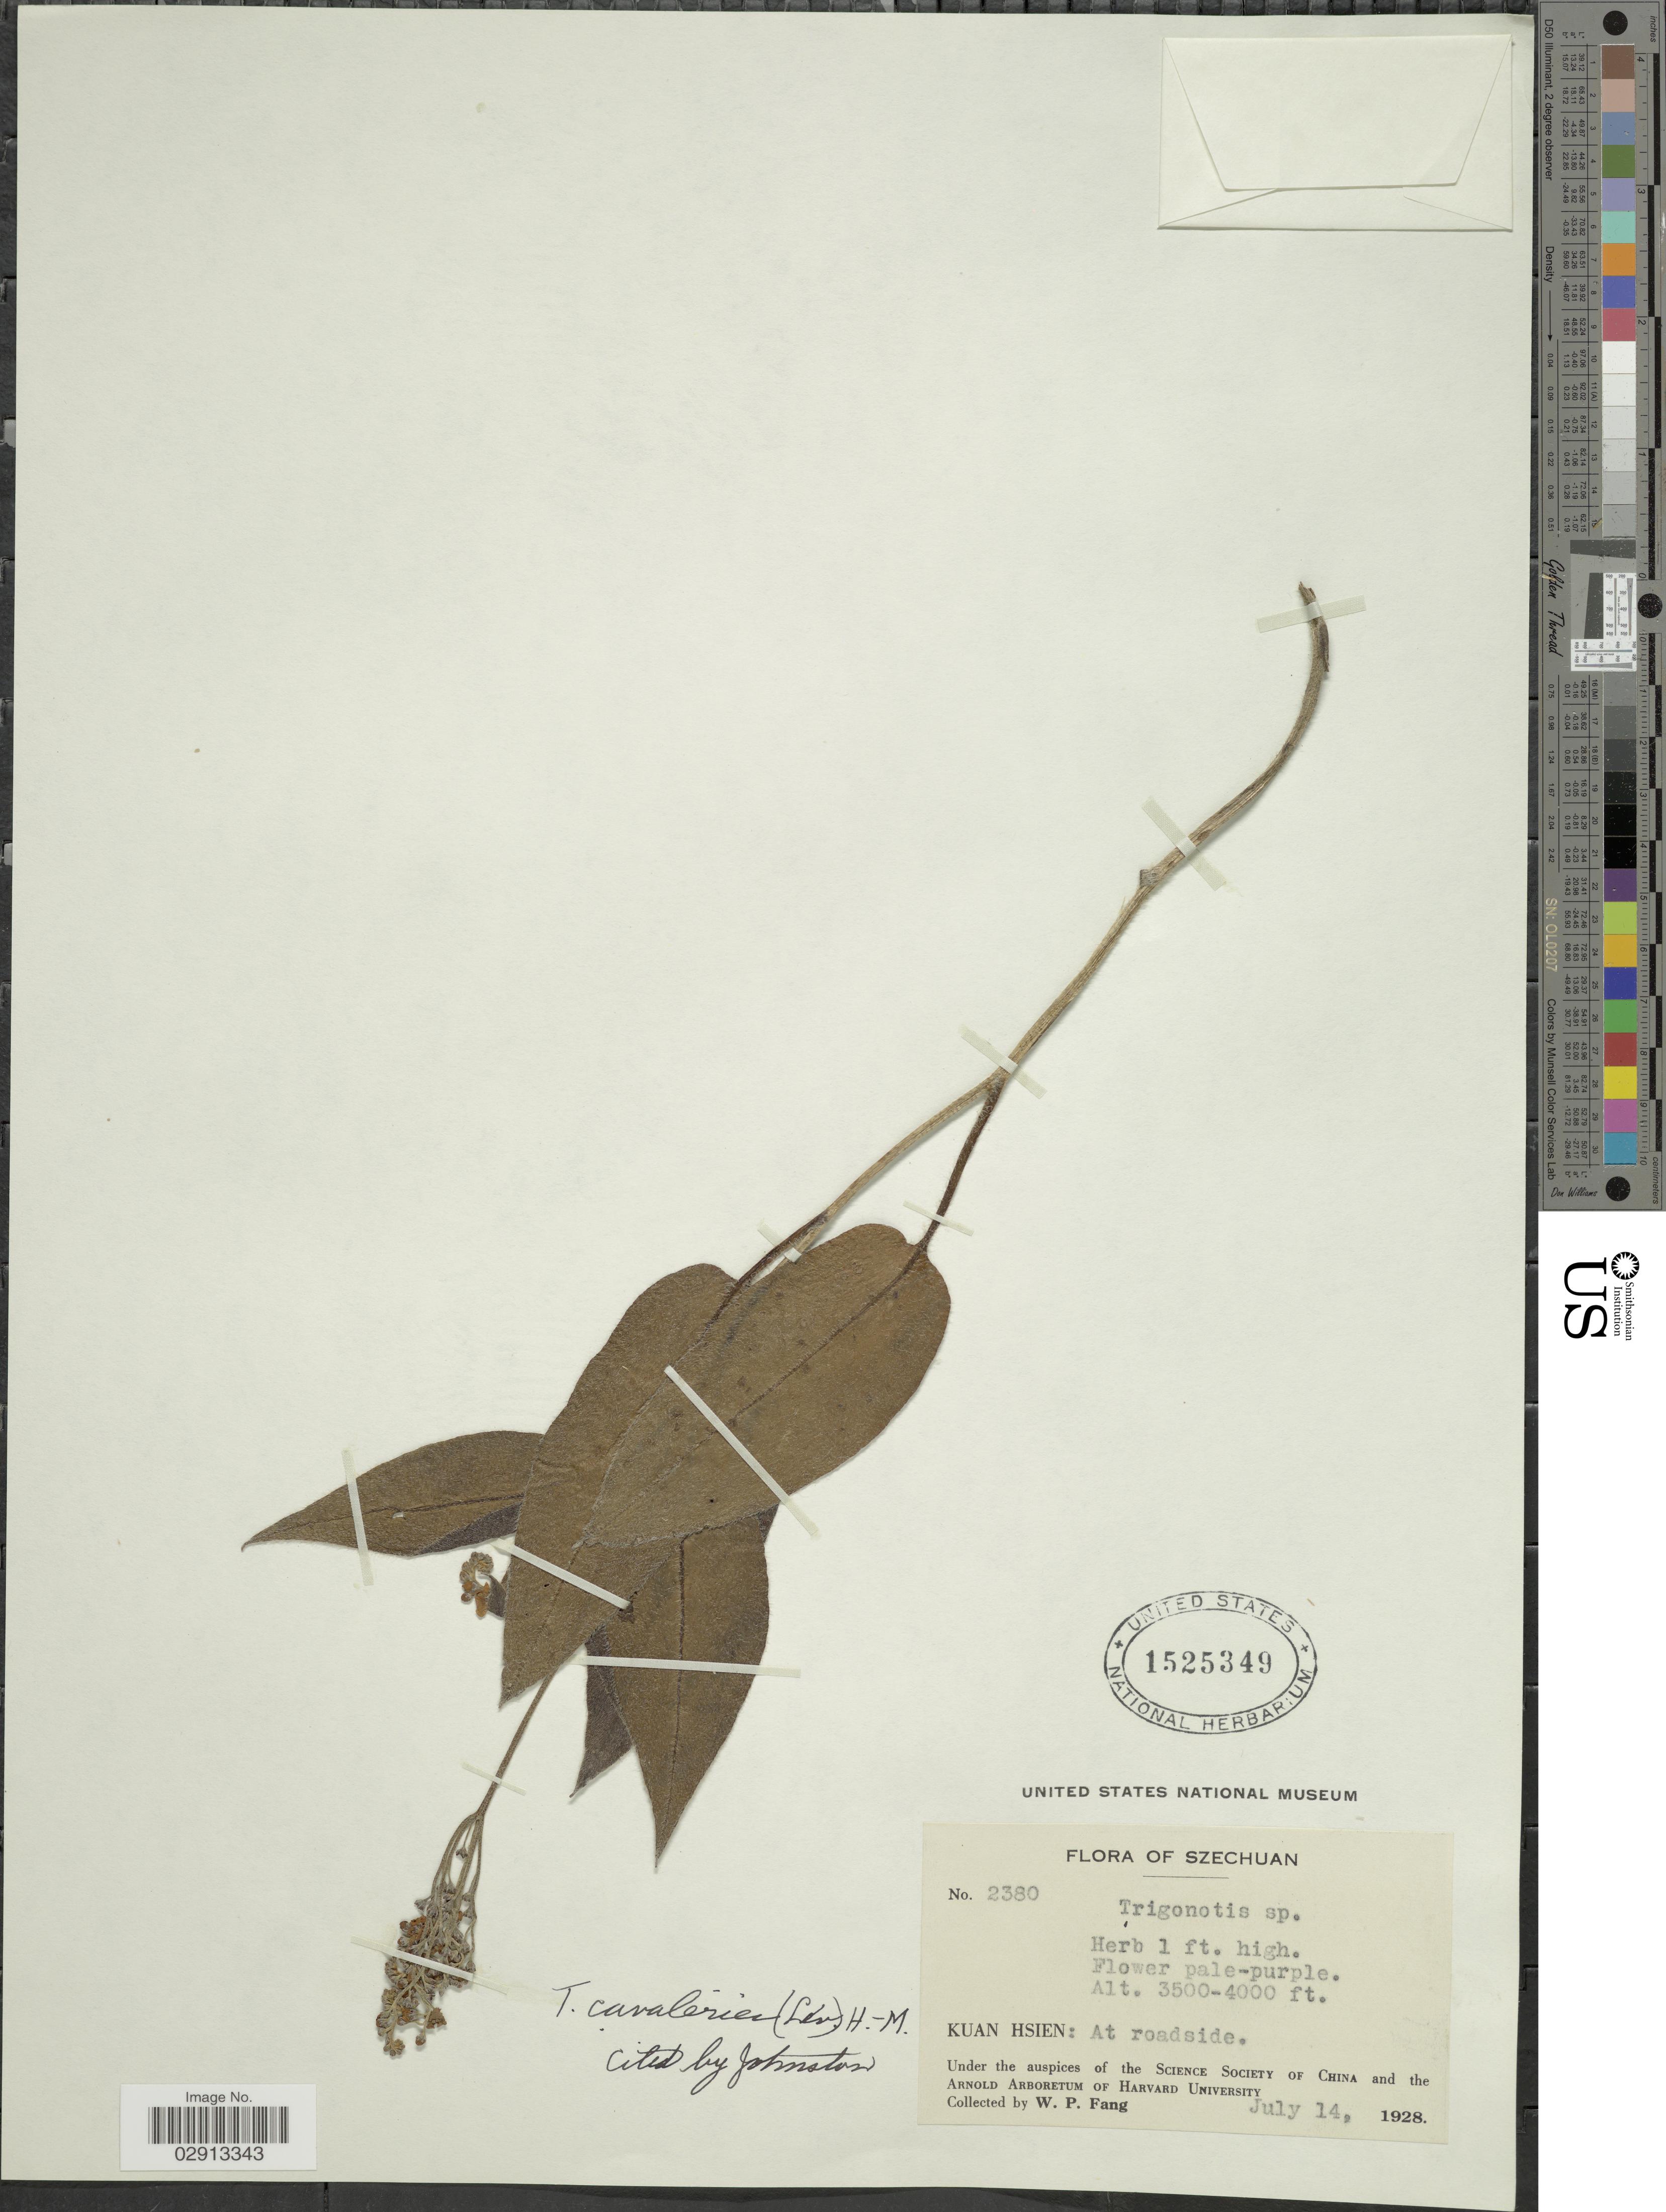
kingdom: Plantae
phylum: Tracheophyta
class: Magnoliopsida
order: Boraginales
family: Boraginaceae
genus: Trigonotis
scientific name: Trigonotis cavaleriei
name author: (H. Lév.) Hand.-Mazz.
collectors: W. P. Fang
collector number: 2380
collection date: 1928-07-14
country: China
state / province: Sichuan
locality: Szechuan. Kuan Hsien: At roadside.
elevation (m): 1067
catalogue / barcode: US 1525349